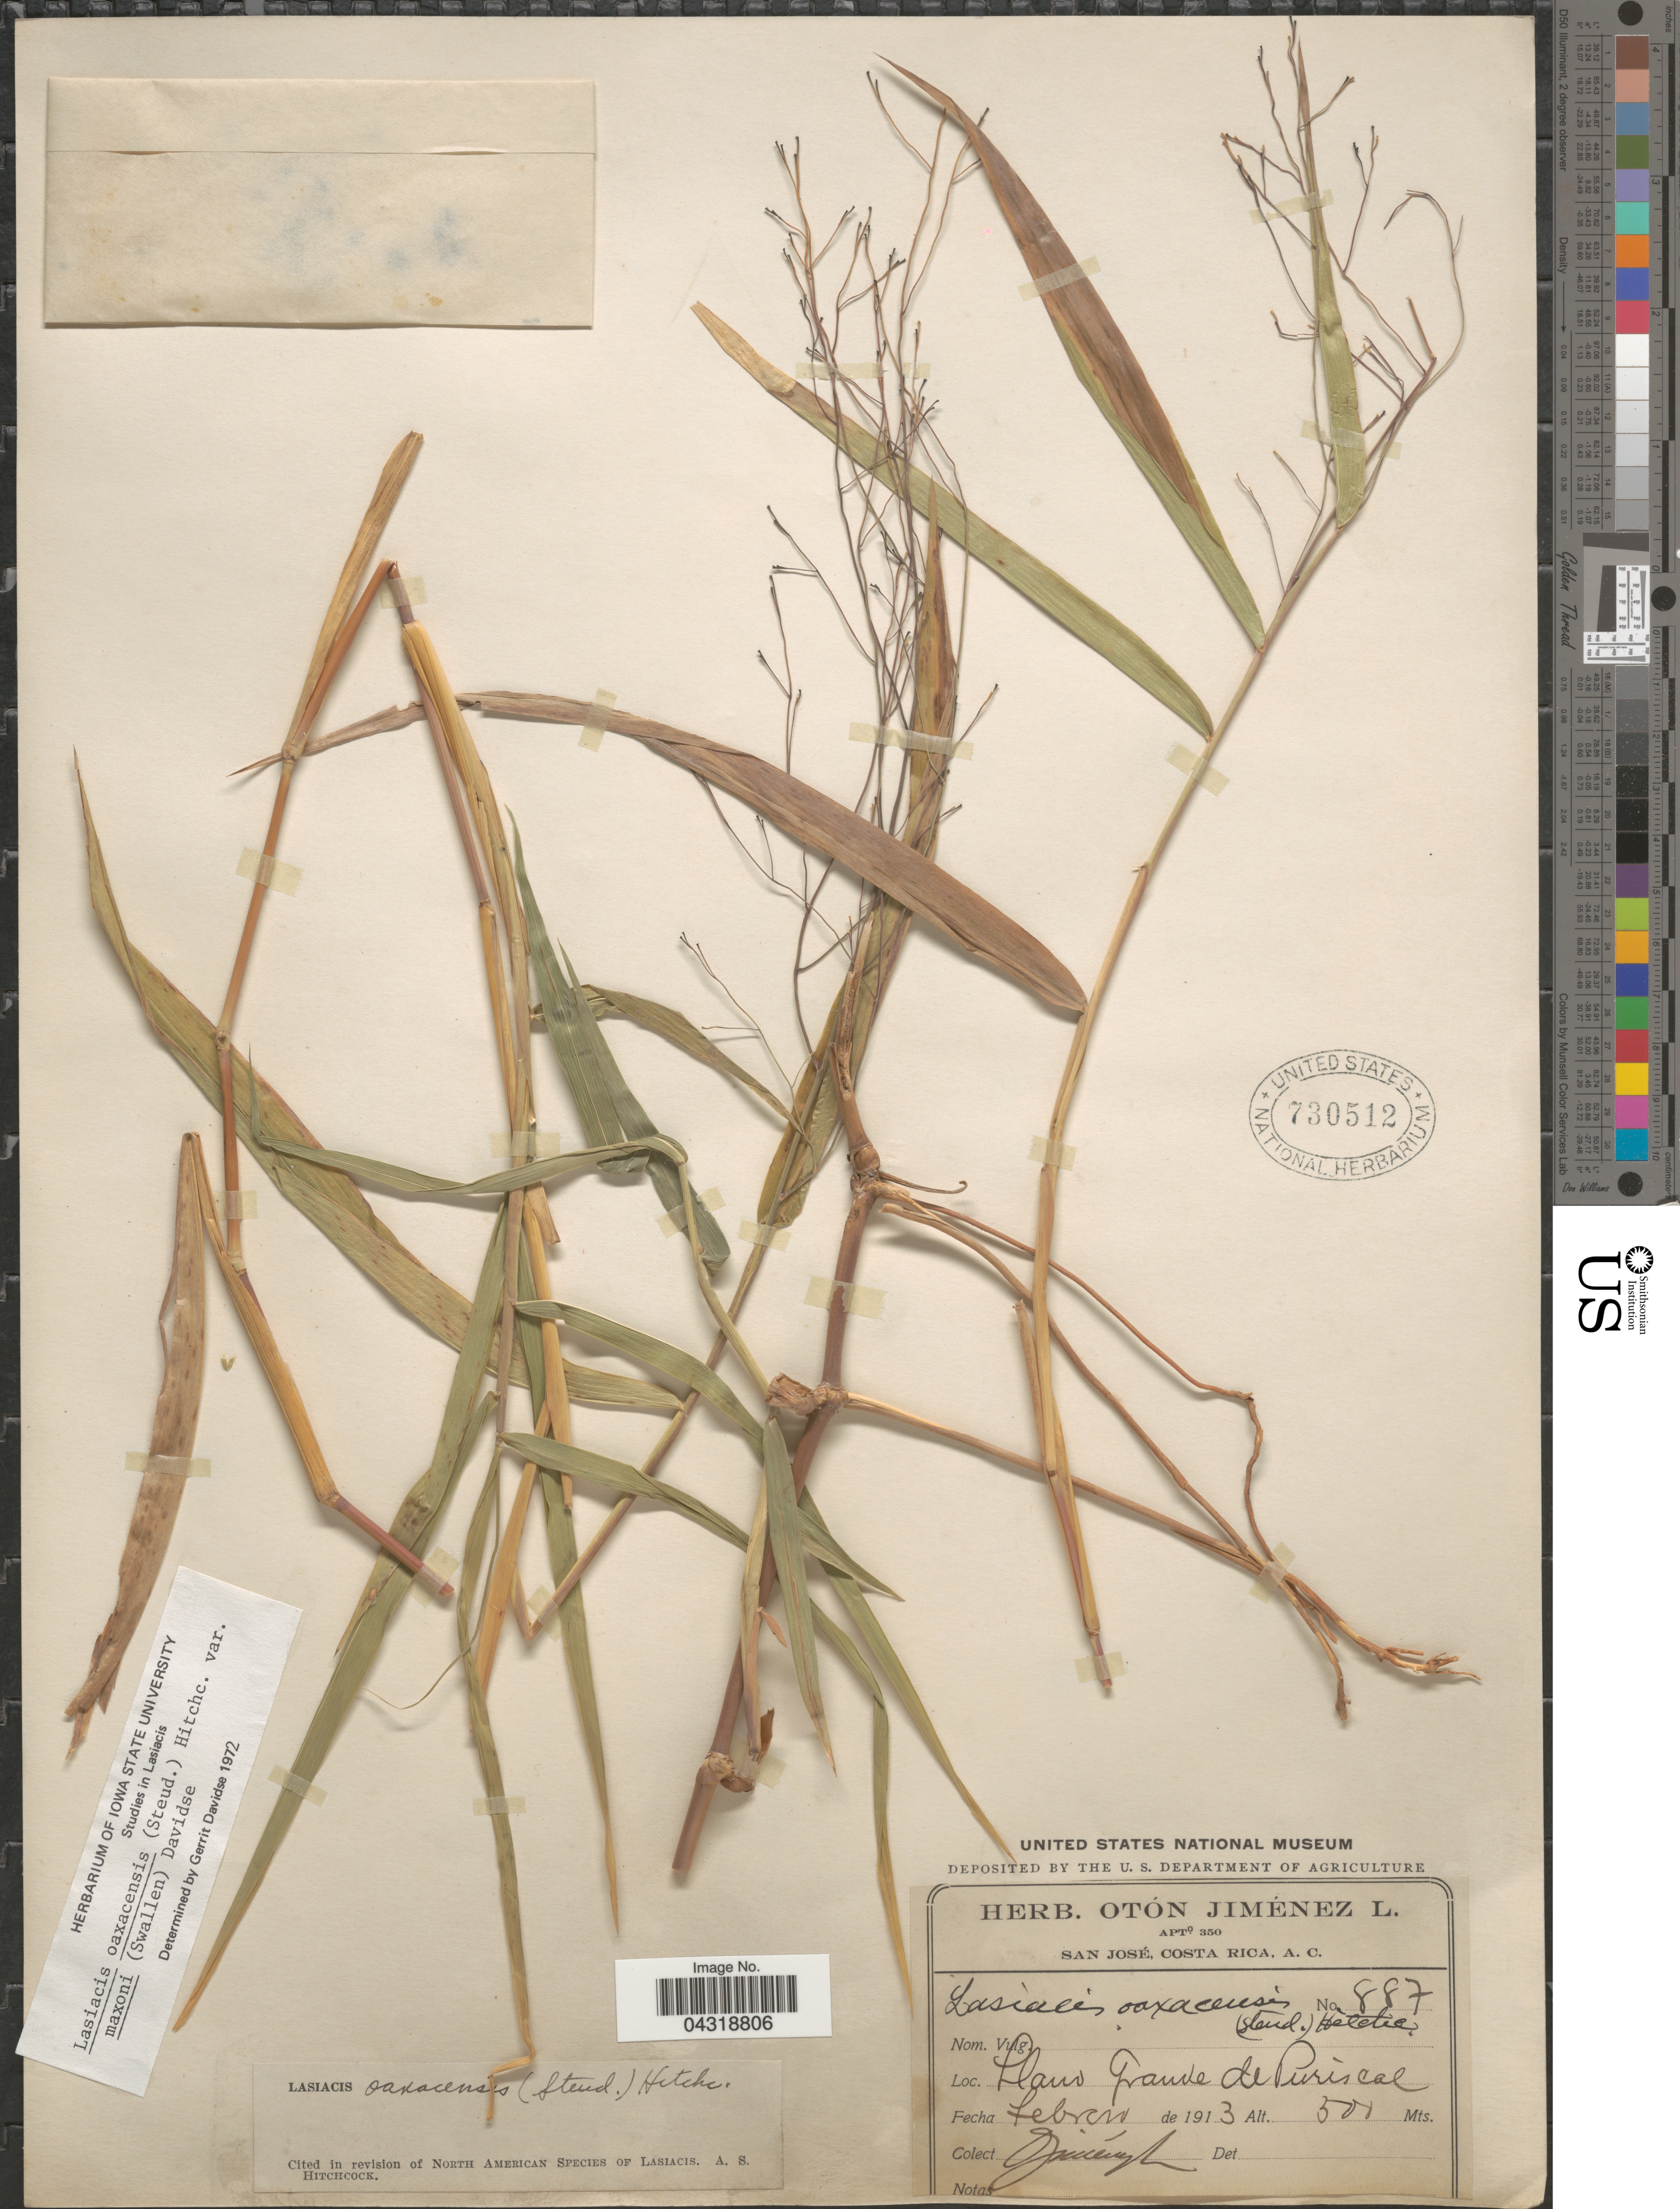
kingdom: Plantae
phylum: Tracheophyta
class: Liliopsida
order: Poales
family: Poaceae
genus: Lasiacis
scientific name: Lasiacis oaxacensis var. maxonii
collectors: O. Jimenez L.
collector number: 887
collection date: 1913-02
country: Costa Rica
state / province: San José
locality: Llano Grande de Puriscal.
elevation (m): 500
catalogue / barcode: US 730512